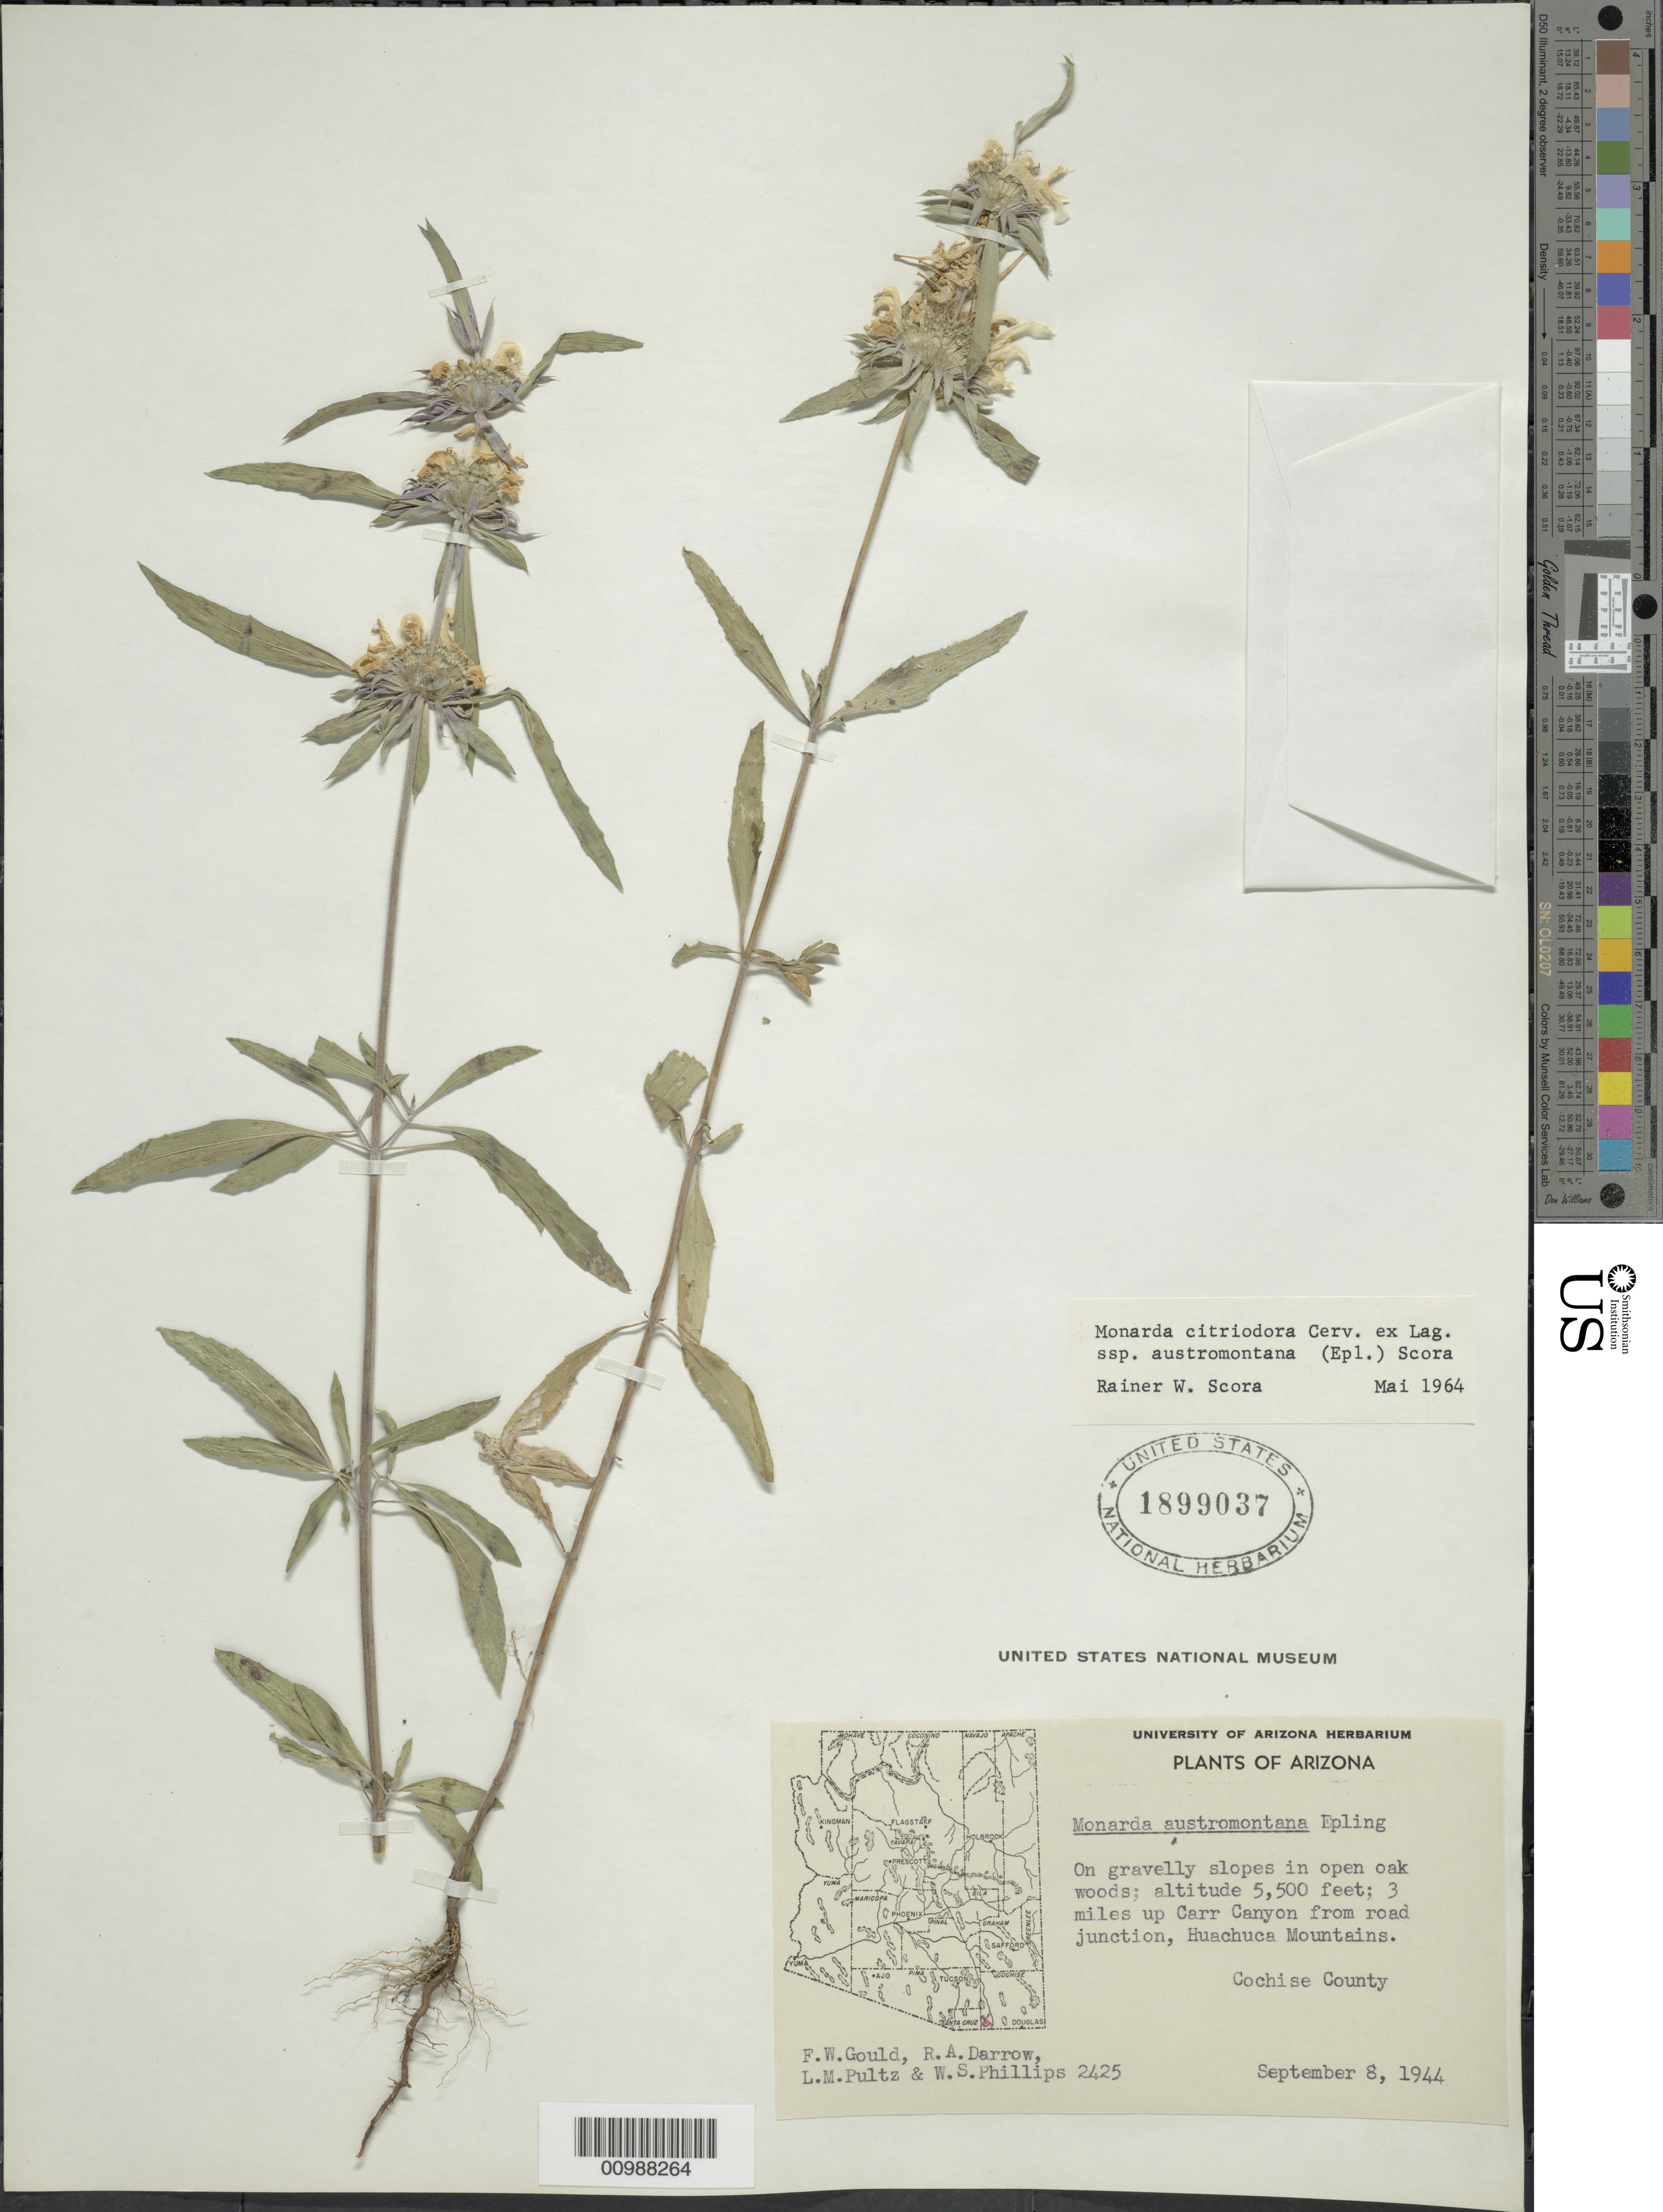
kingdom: Plantae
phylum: Tracheophyta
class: Magnoliopsida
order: Lamiales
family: Lamiaceae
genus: Monarda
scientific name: Monarda citriodora subsp. austromontana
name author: (Epling) Scora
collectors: F. W. Gould, R. A. Darrow, L. Pultz & W. S. Phillips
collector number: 2425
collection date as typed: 08 Sep 1944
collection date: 1944-09-08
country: United States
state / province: Arizona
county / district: Cochise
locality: On gravelly slopes in open oak woods; 3 miles up Carr Canyon from road junction, Huachuca Mountains.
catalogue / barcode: US 1899037